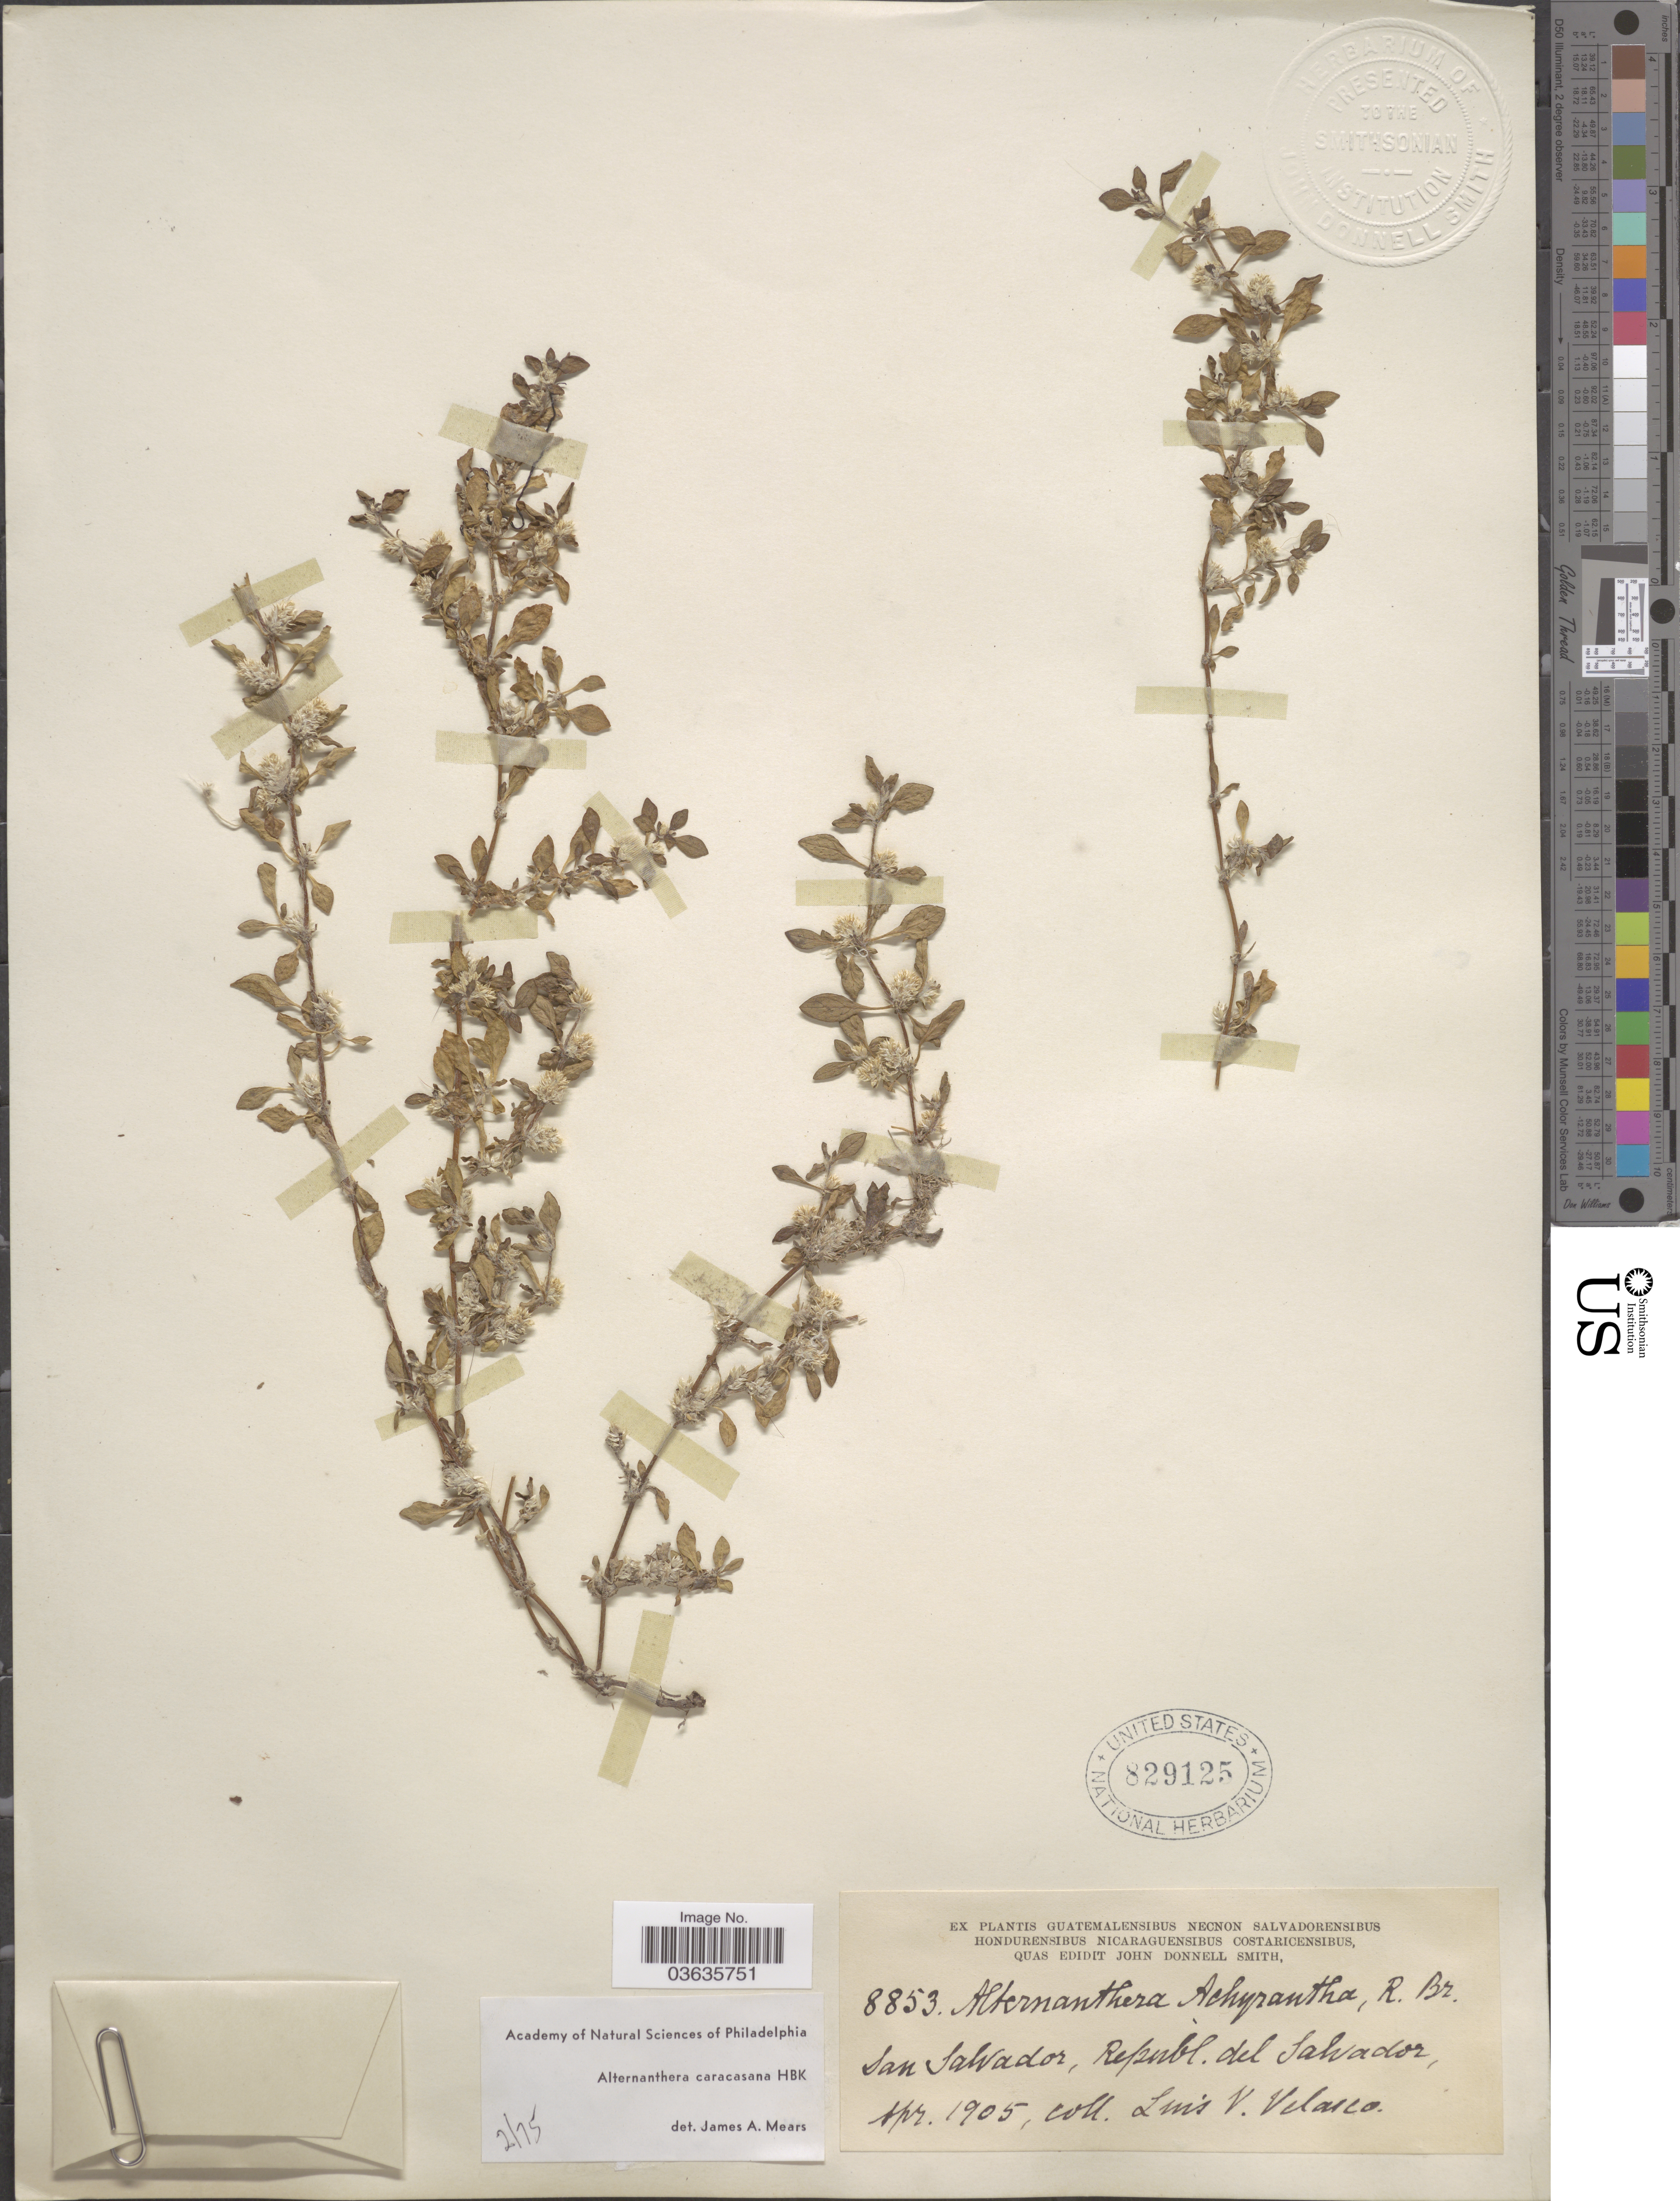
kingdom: Plantae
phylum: Tracheophyta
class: Magnoliopsida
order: Caryophyllales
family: Amaranthaceae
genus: Alternanthera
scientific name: Alternanthera caracasana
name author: Kunth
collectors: L. Velasco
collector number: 8853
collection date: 1905-04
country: Bahamas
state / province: San Salvador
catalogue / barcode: US 829125